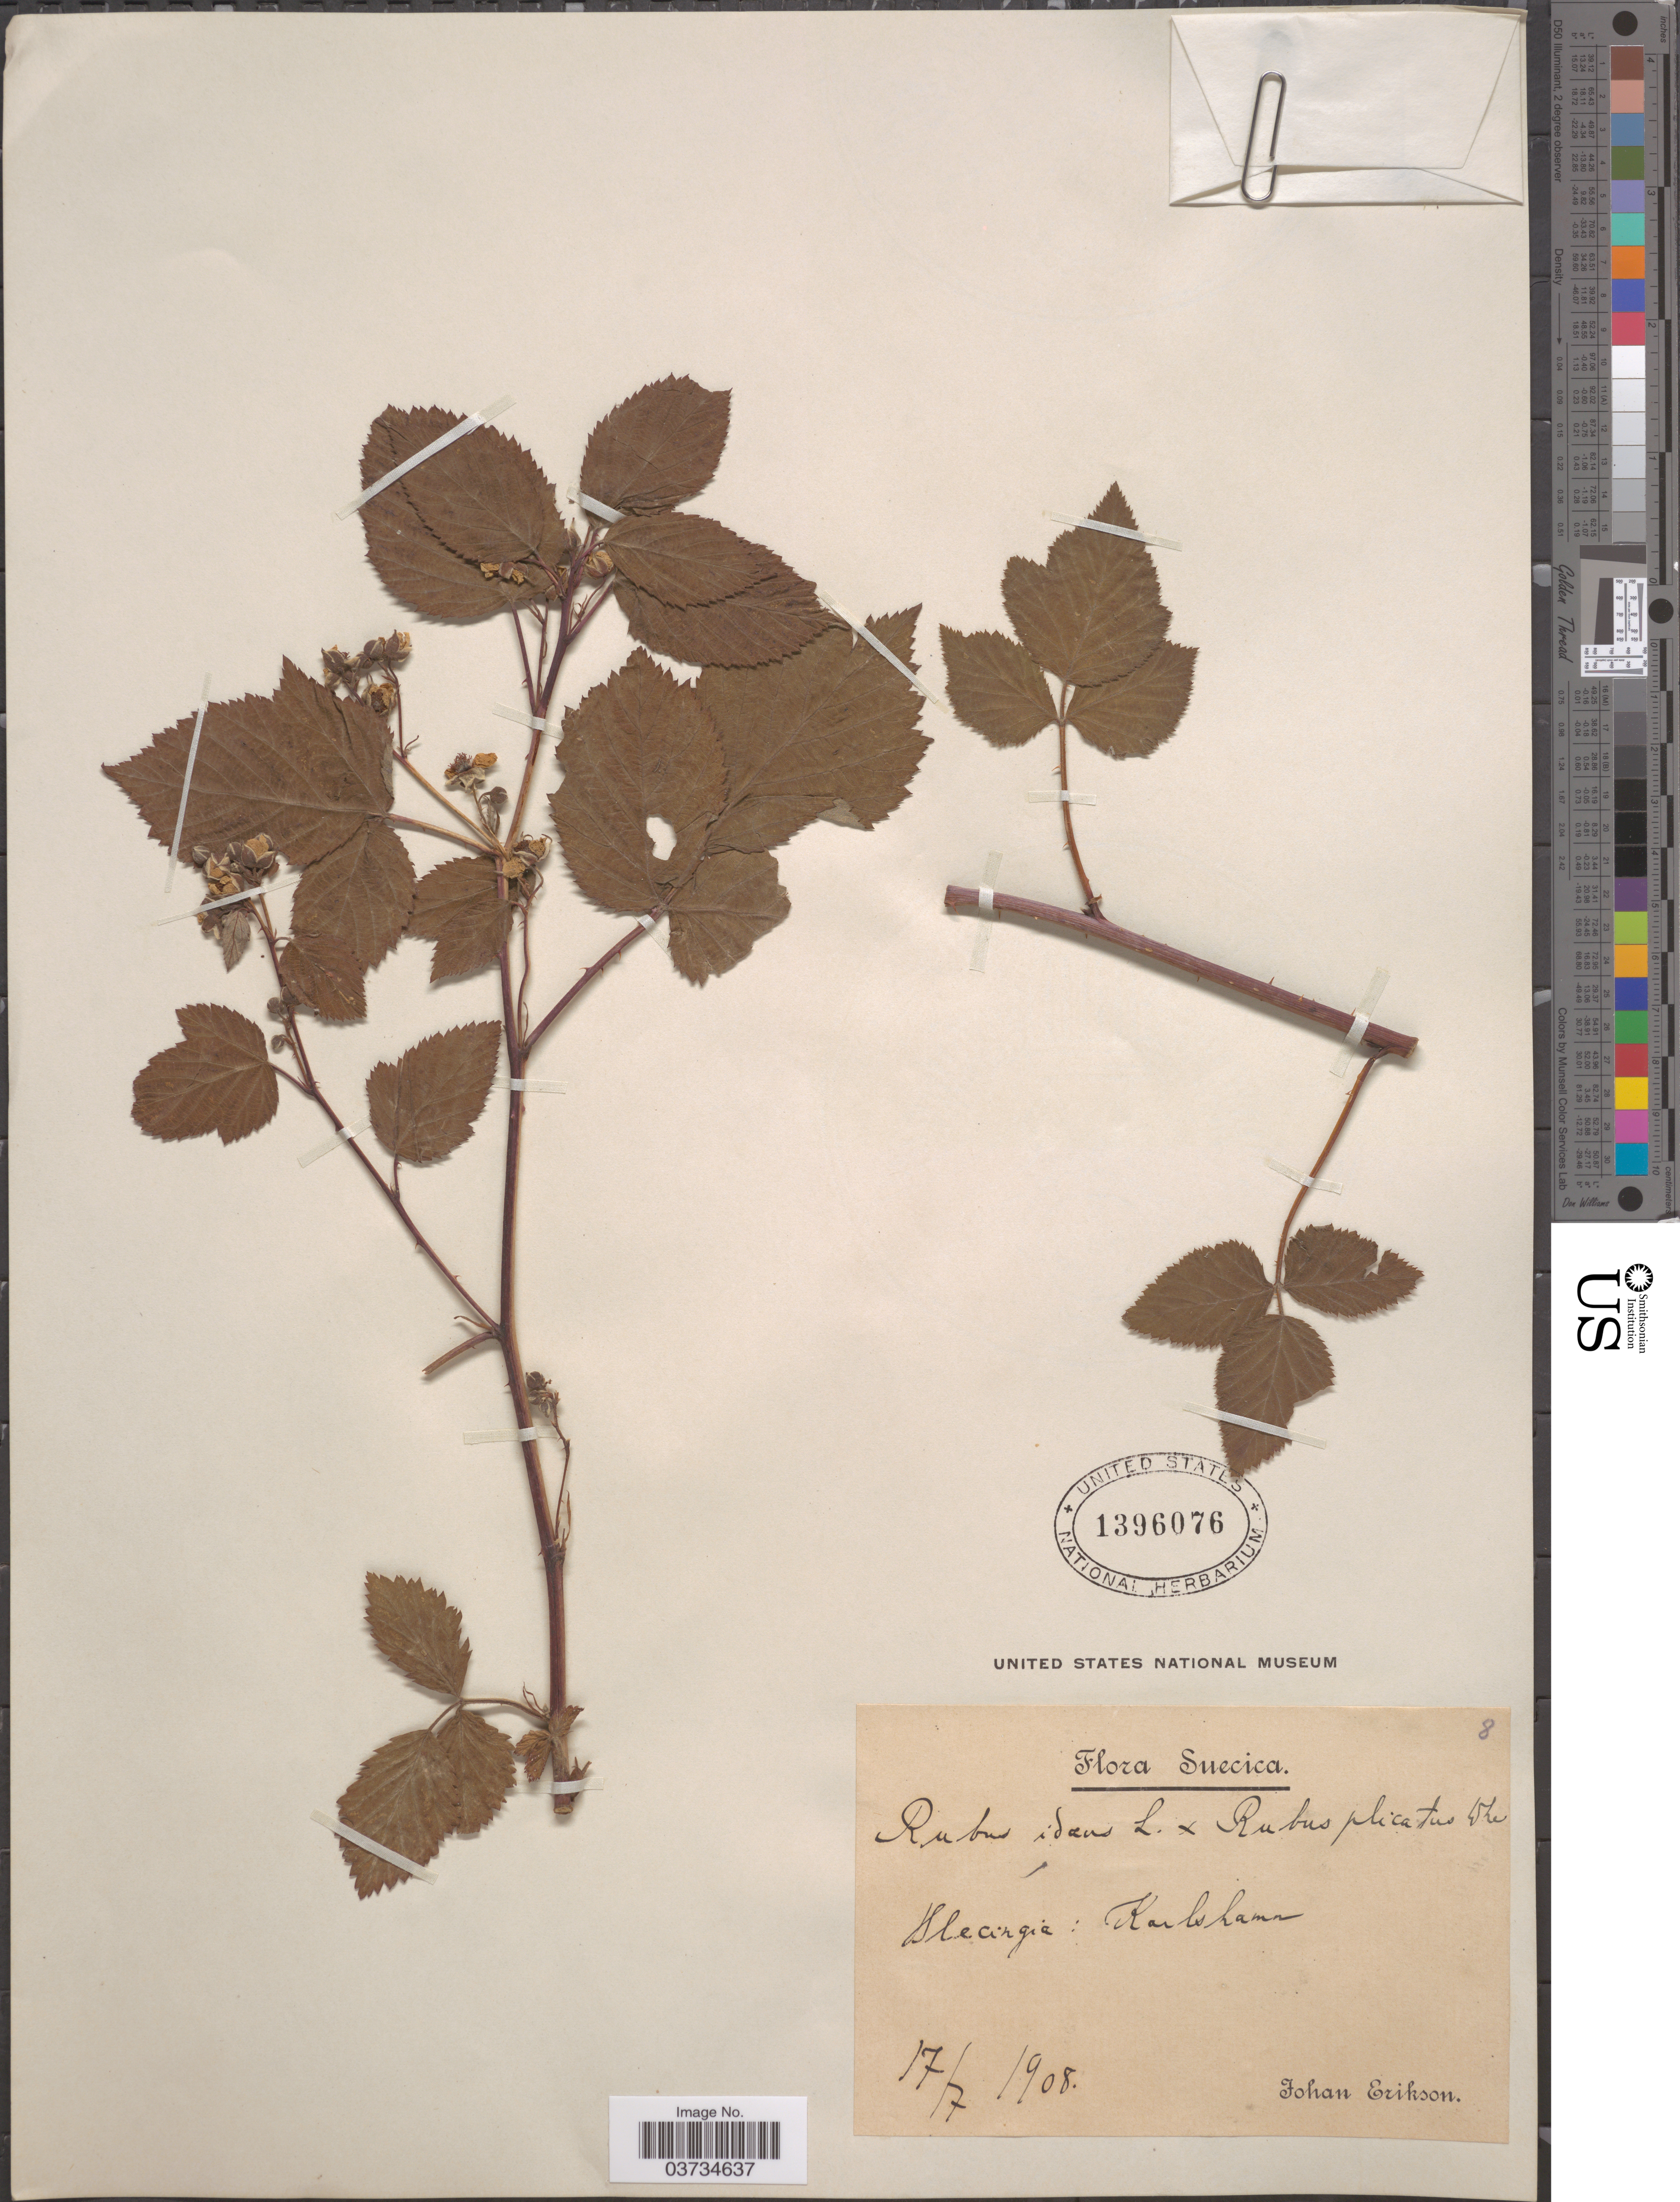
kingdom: Plantae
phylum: Tracheophyta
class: Magnoliopsida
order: Rosales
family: Rosaceae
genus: Rubus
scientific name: Rubus idaeus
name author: L.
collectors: J. Erikson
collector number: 8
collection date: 1908-07-17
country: Sweden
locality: Suecica. Blecingia: Karlshamn.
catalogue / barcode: US 1396076